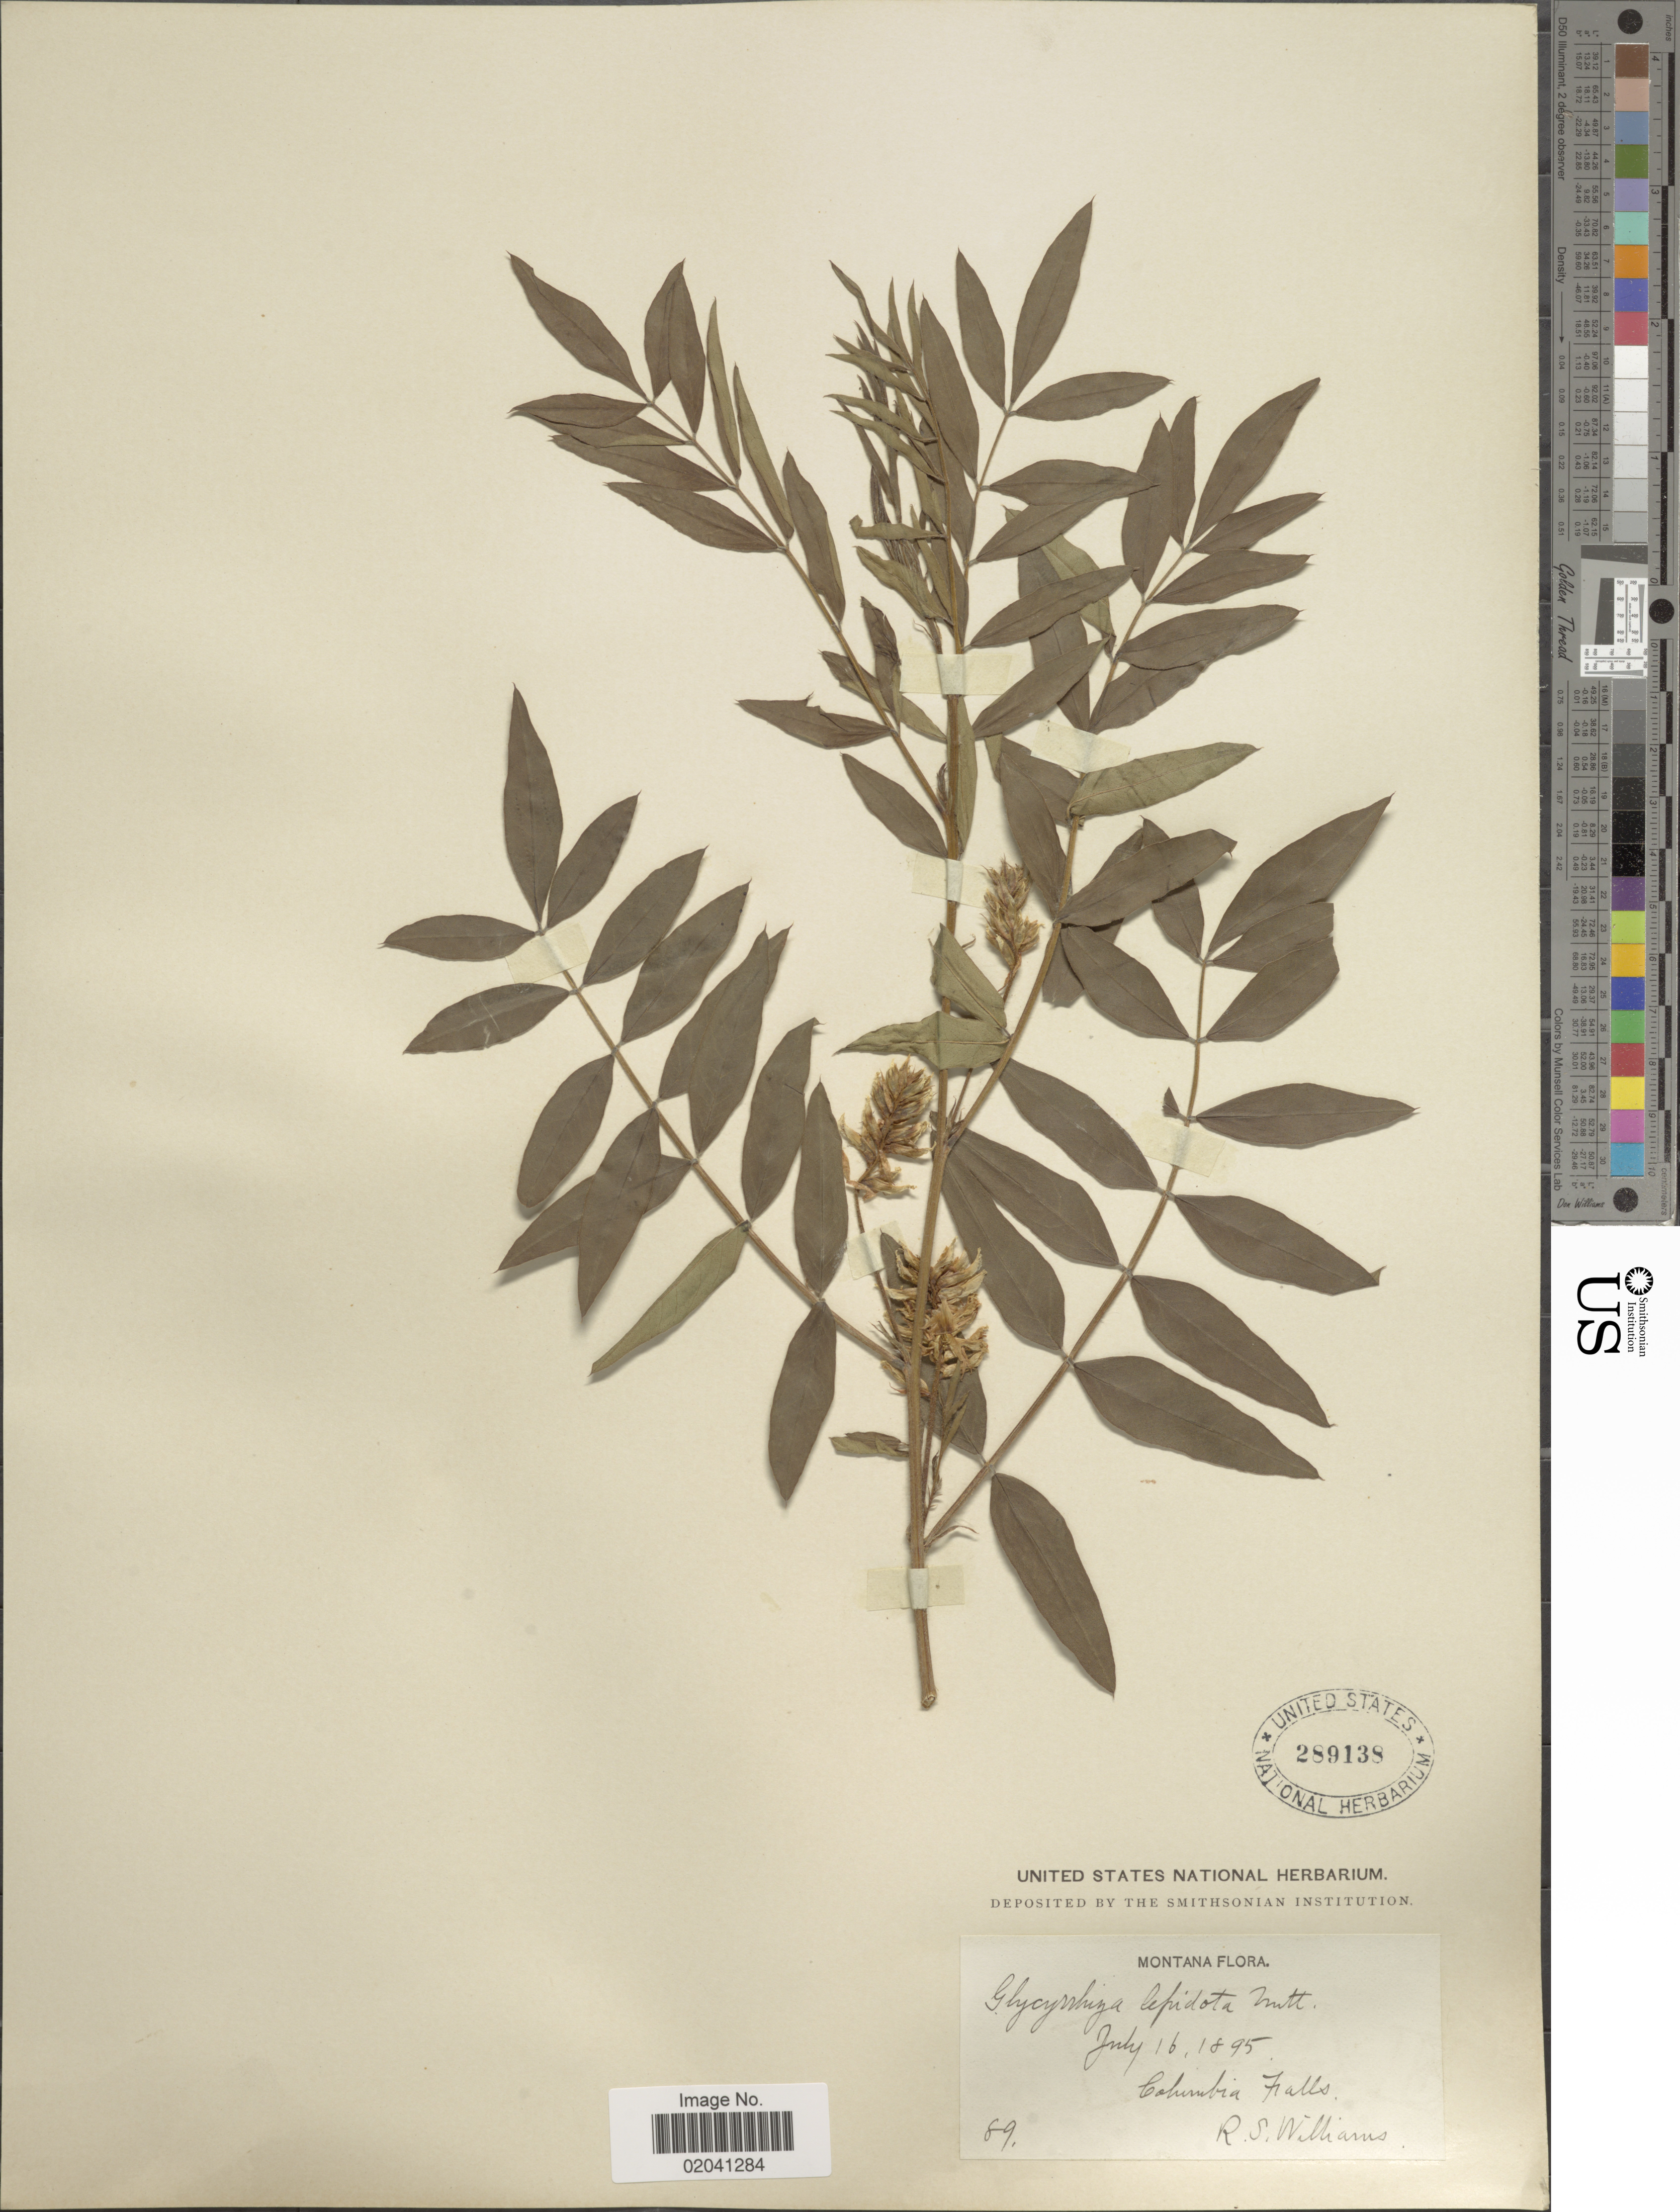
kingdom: Plantae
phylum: Tracheophyta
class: Magnoliopsida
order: Fabales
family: Fabaceae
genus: Glycyrrhiza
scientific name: Glycyrrhiza lepidota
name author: Pursh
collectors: R. S. Williams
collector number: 89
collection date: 1895-07-16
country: United States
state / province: Montana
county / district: Flathead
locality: Columbia Falls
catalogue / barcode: US 289138